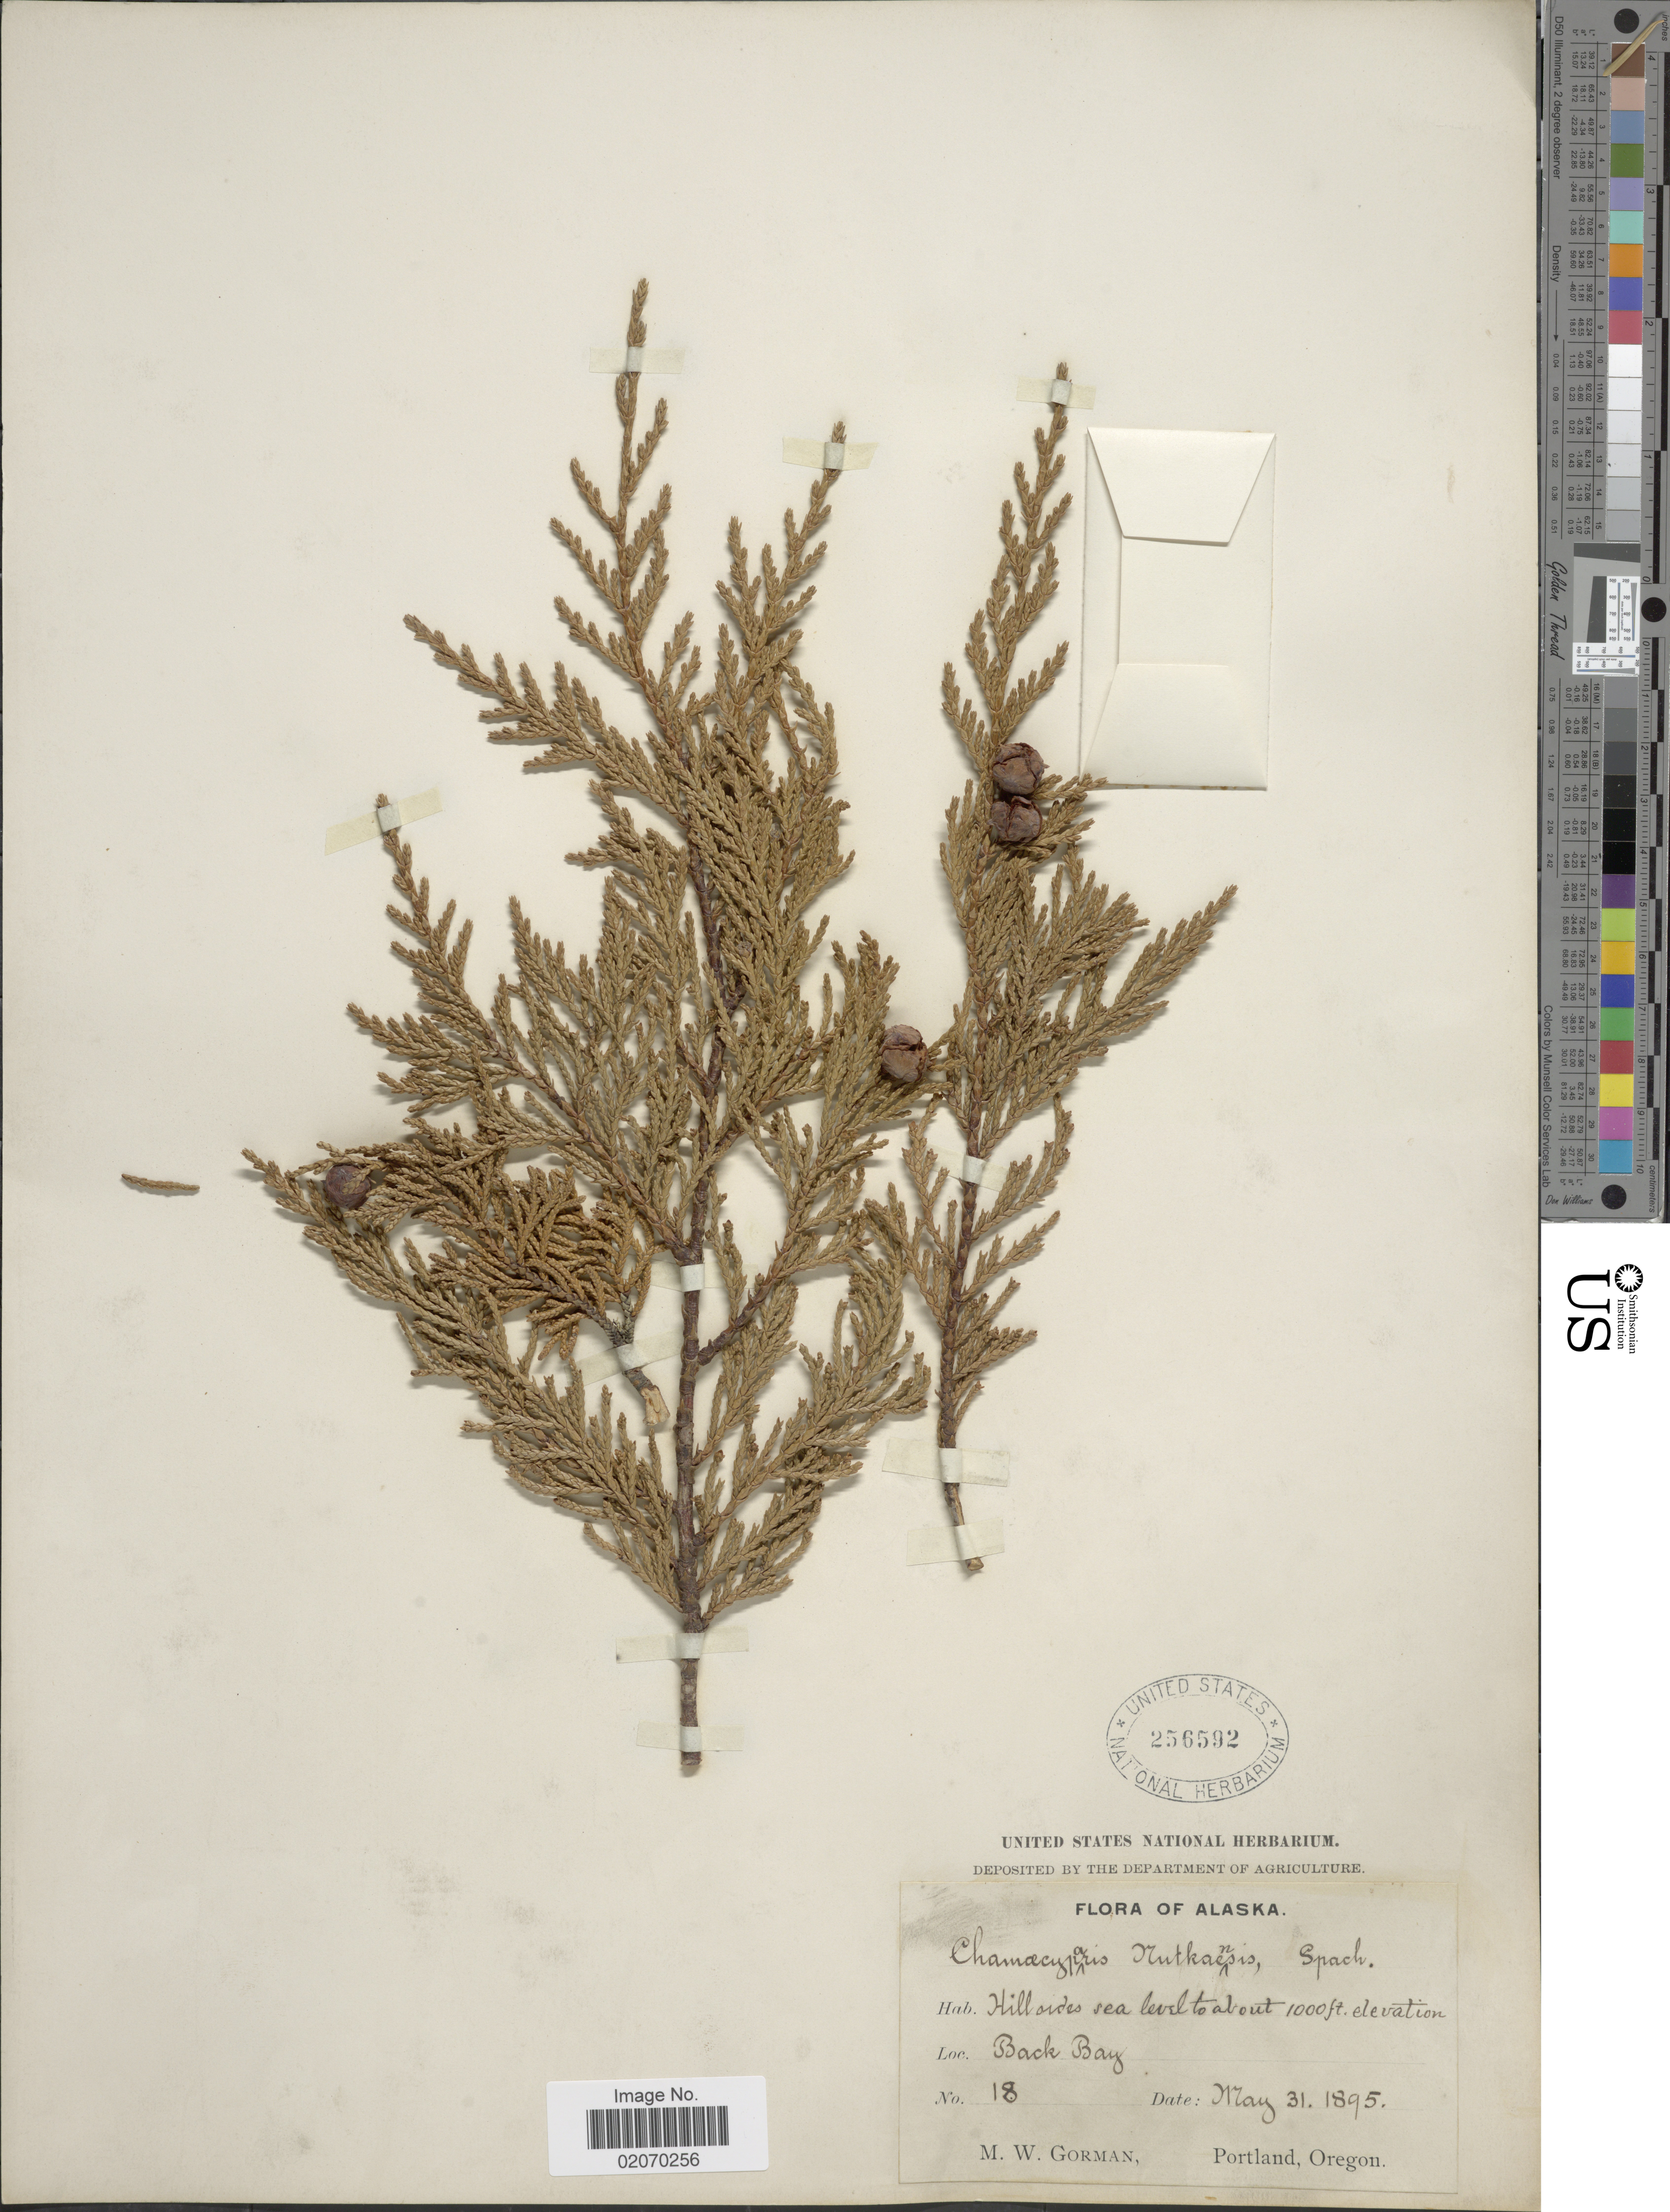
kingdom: Plantae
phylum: Tracheophyta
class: Pinopsida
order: Pinales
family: Cupressaceae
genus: Chamaecyparis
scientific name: Chamaecyparis nootkatensis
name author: (D. Don) Spach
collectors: M. W. Gorman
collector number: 18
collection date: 1895-05-31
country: United States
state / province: Alaska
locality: Back Bay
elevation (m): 305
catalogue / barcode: US 256592